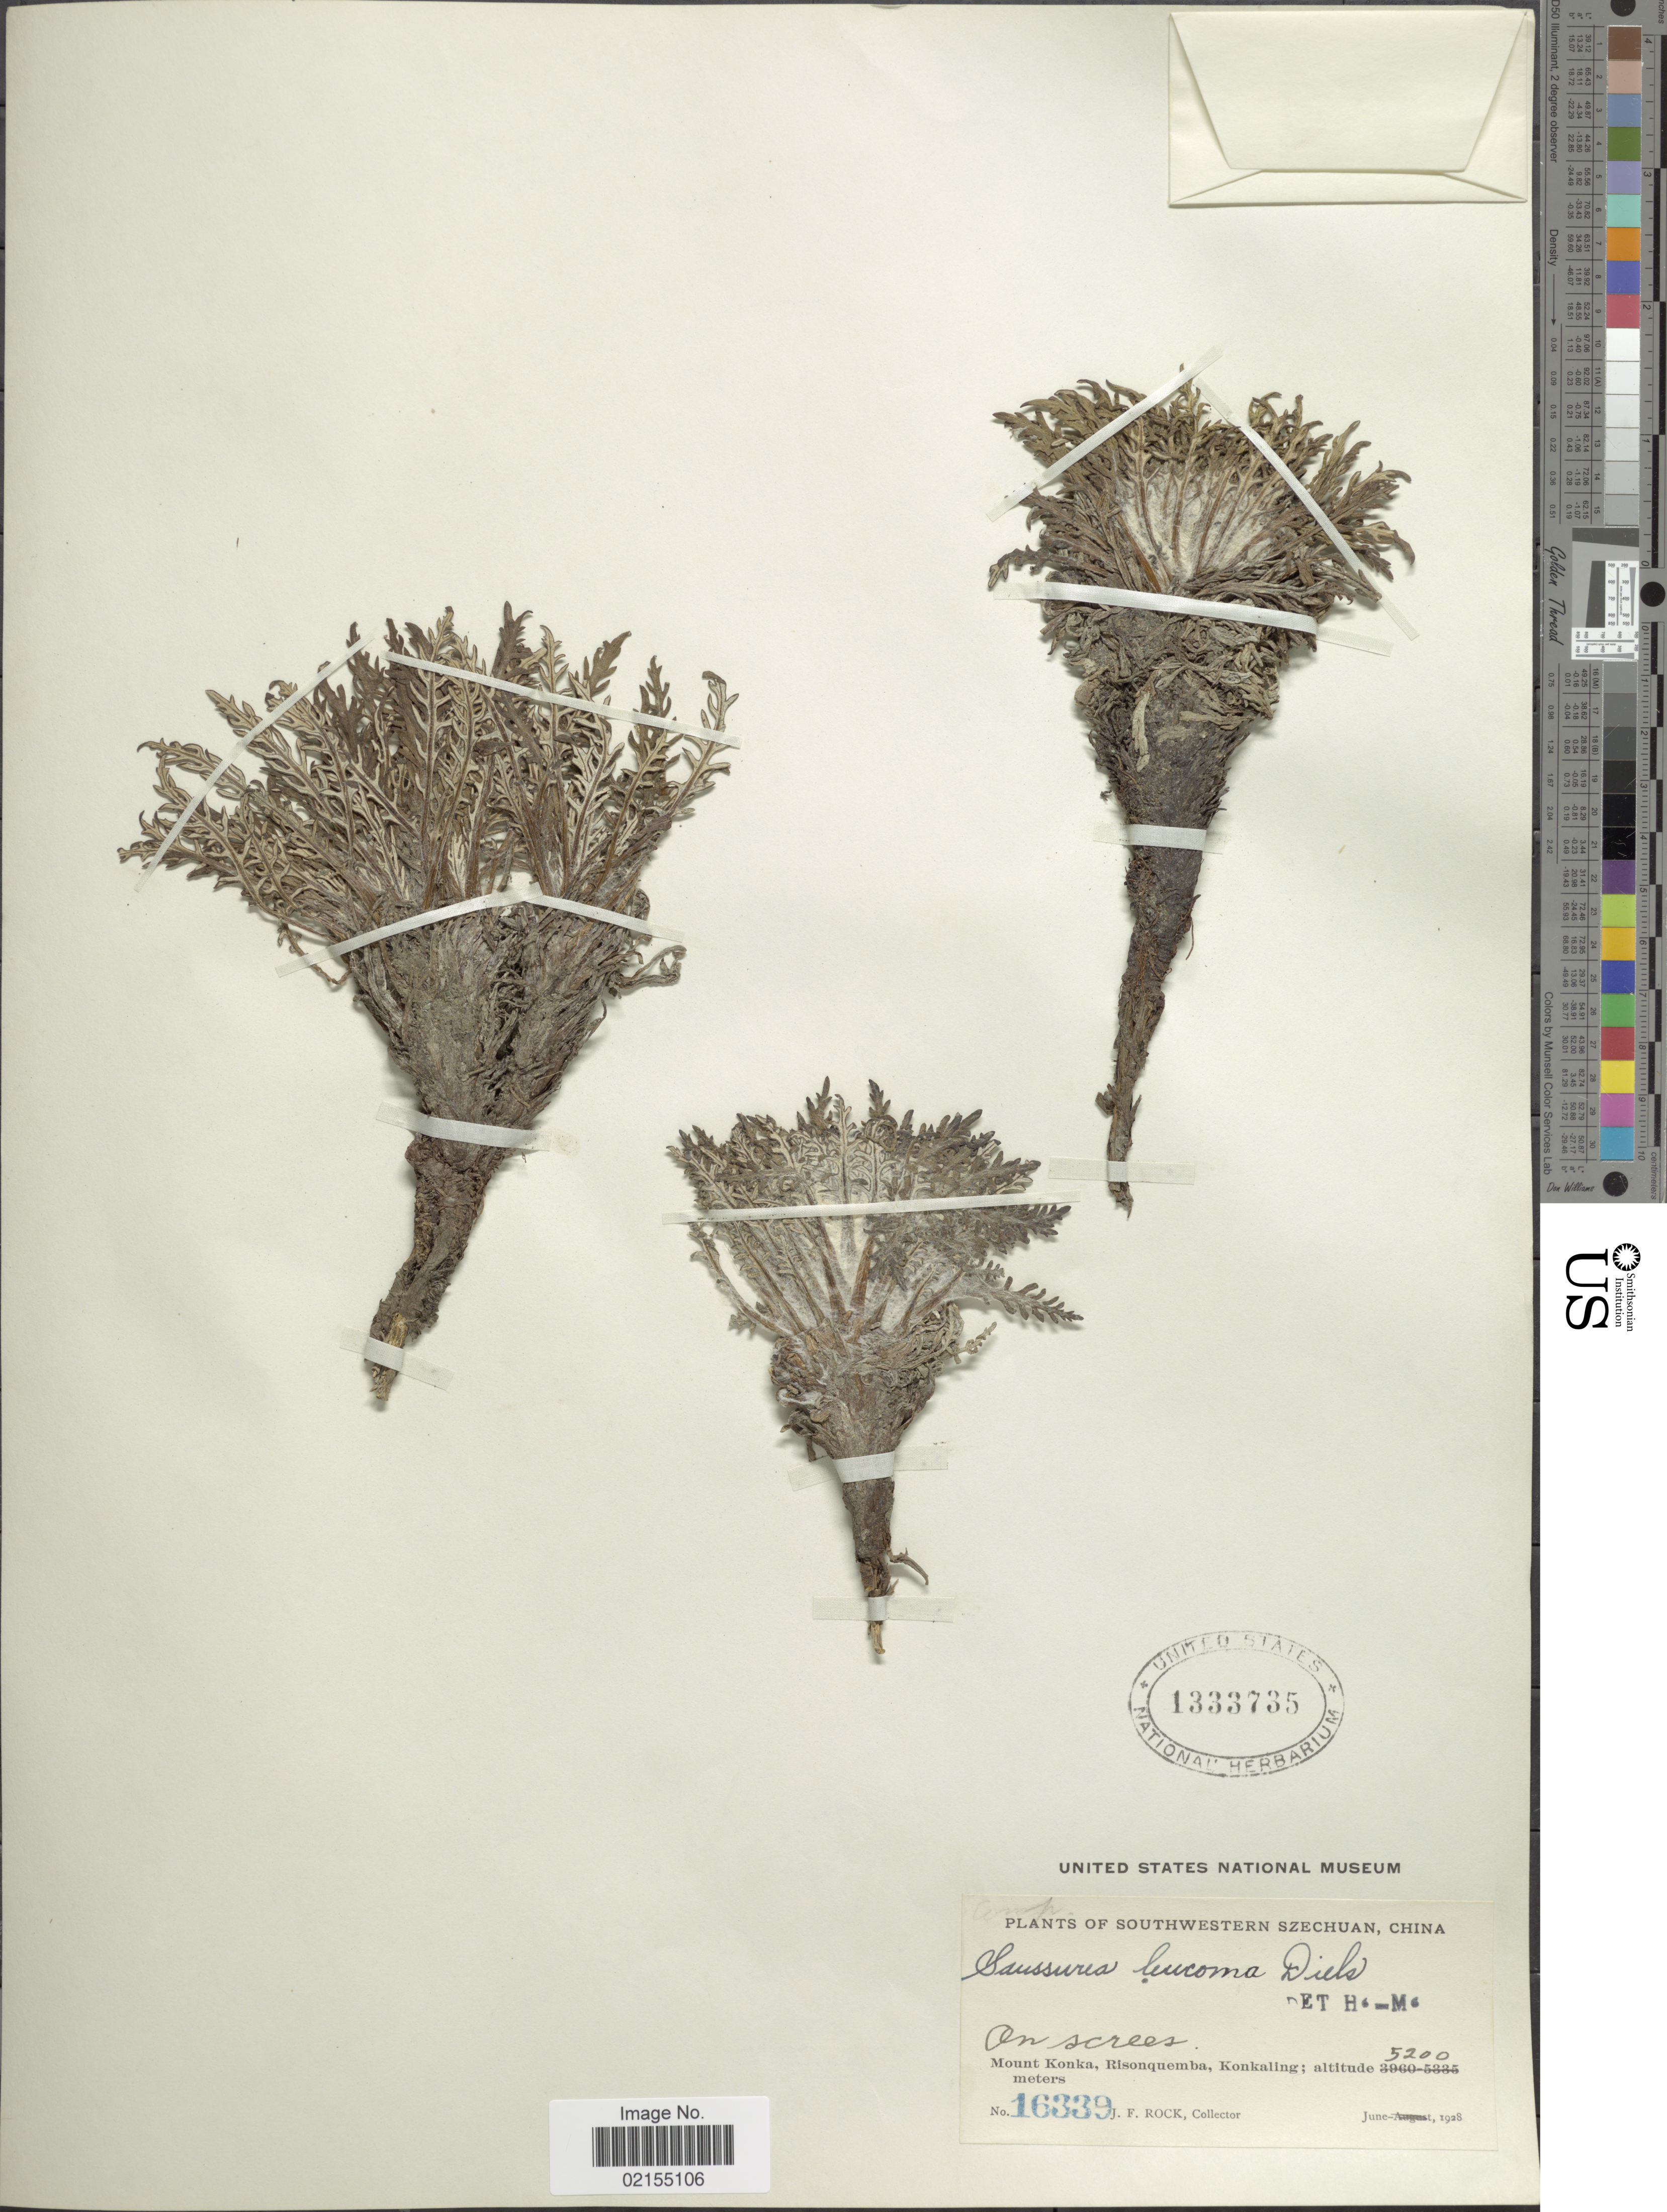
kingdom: Plantae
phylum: Tracheophyta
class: Magnoliopsida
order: Asterales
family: Asteraceae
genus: Saussurea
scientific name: Saussurea leucoma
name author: Diels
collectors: J. Rock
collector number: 16339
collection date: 1928-06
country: China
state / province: Sichuan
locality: Southwestern Szechuan, China, Mount Konka, Risonquemba, Konkaling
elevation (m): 5200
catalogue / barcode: US 1333735